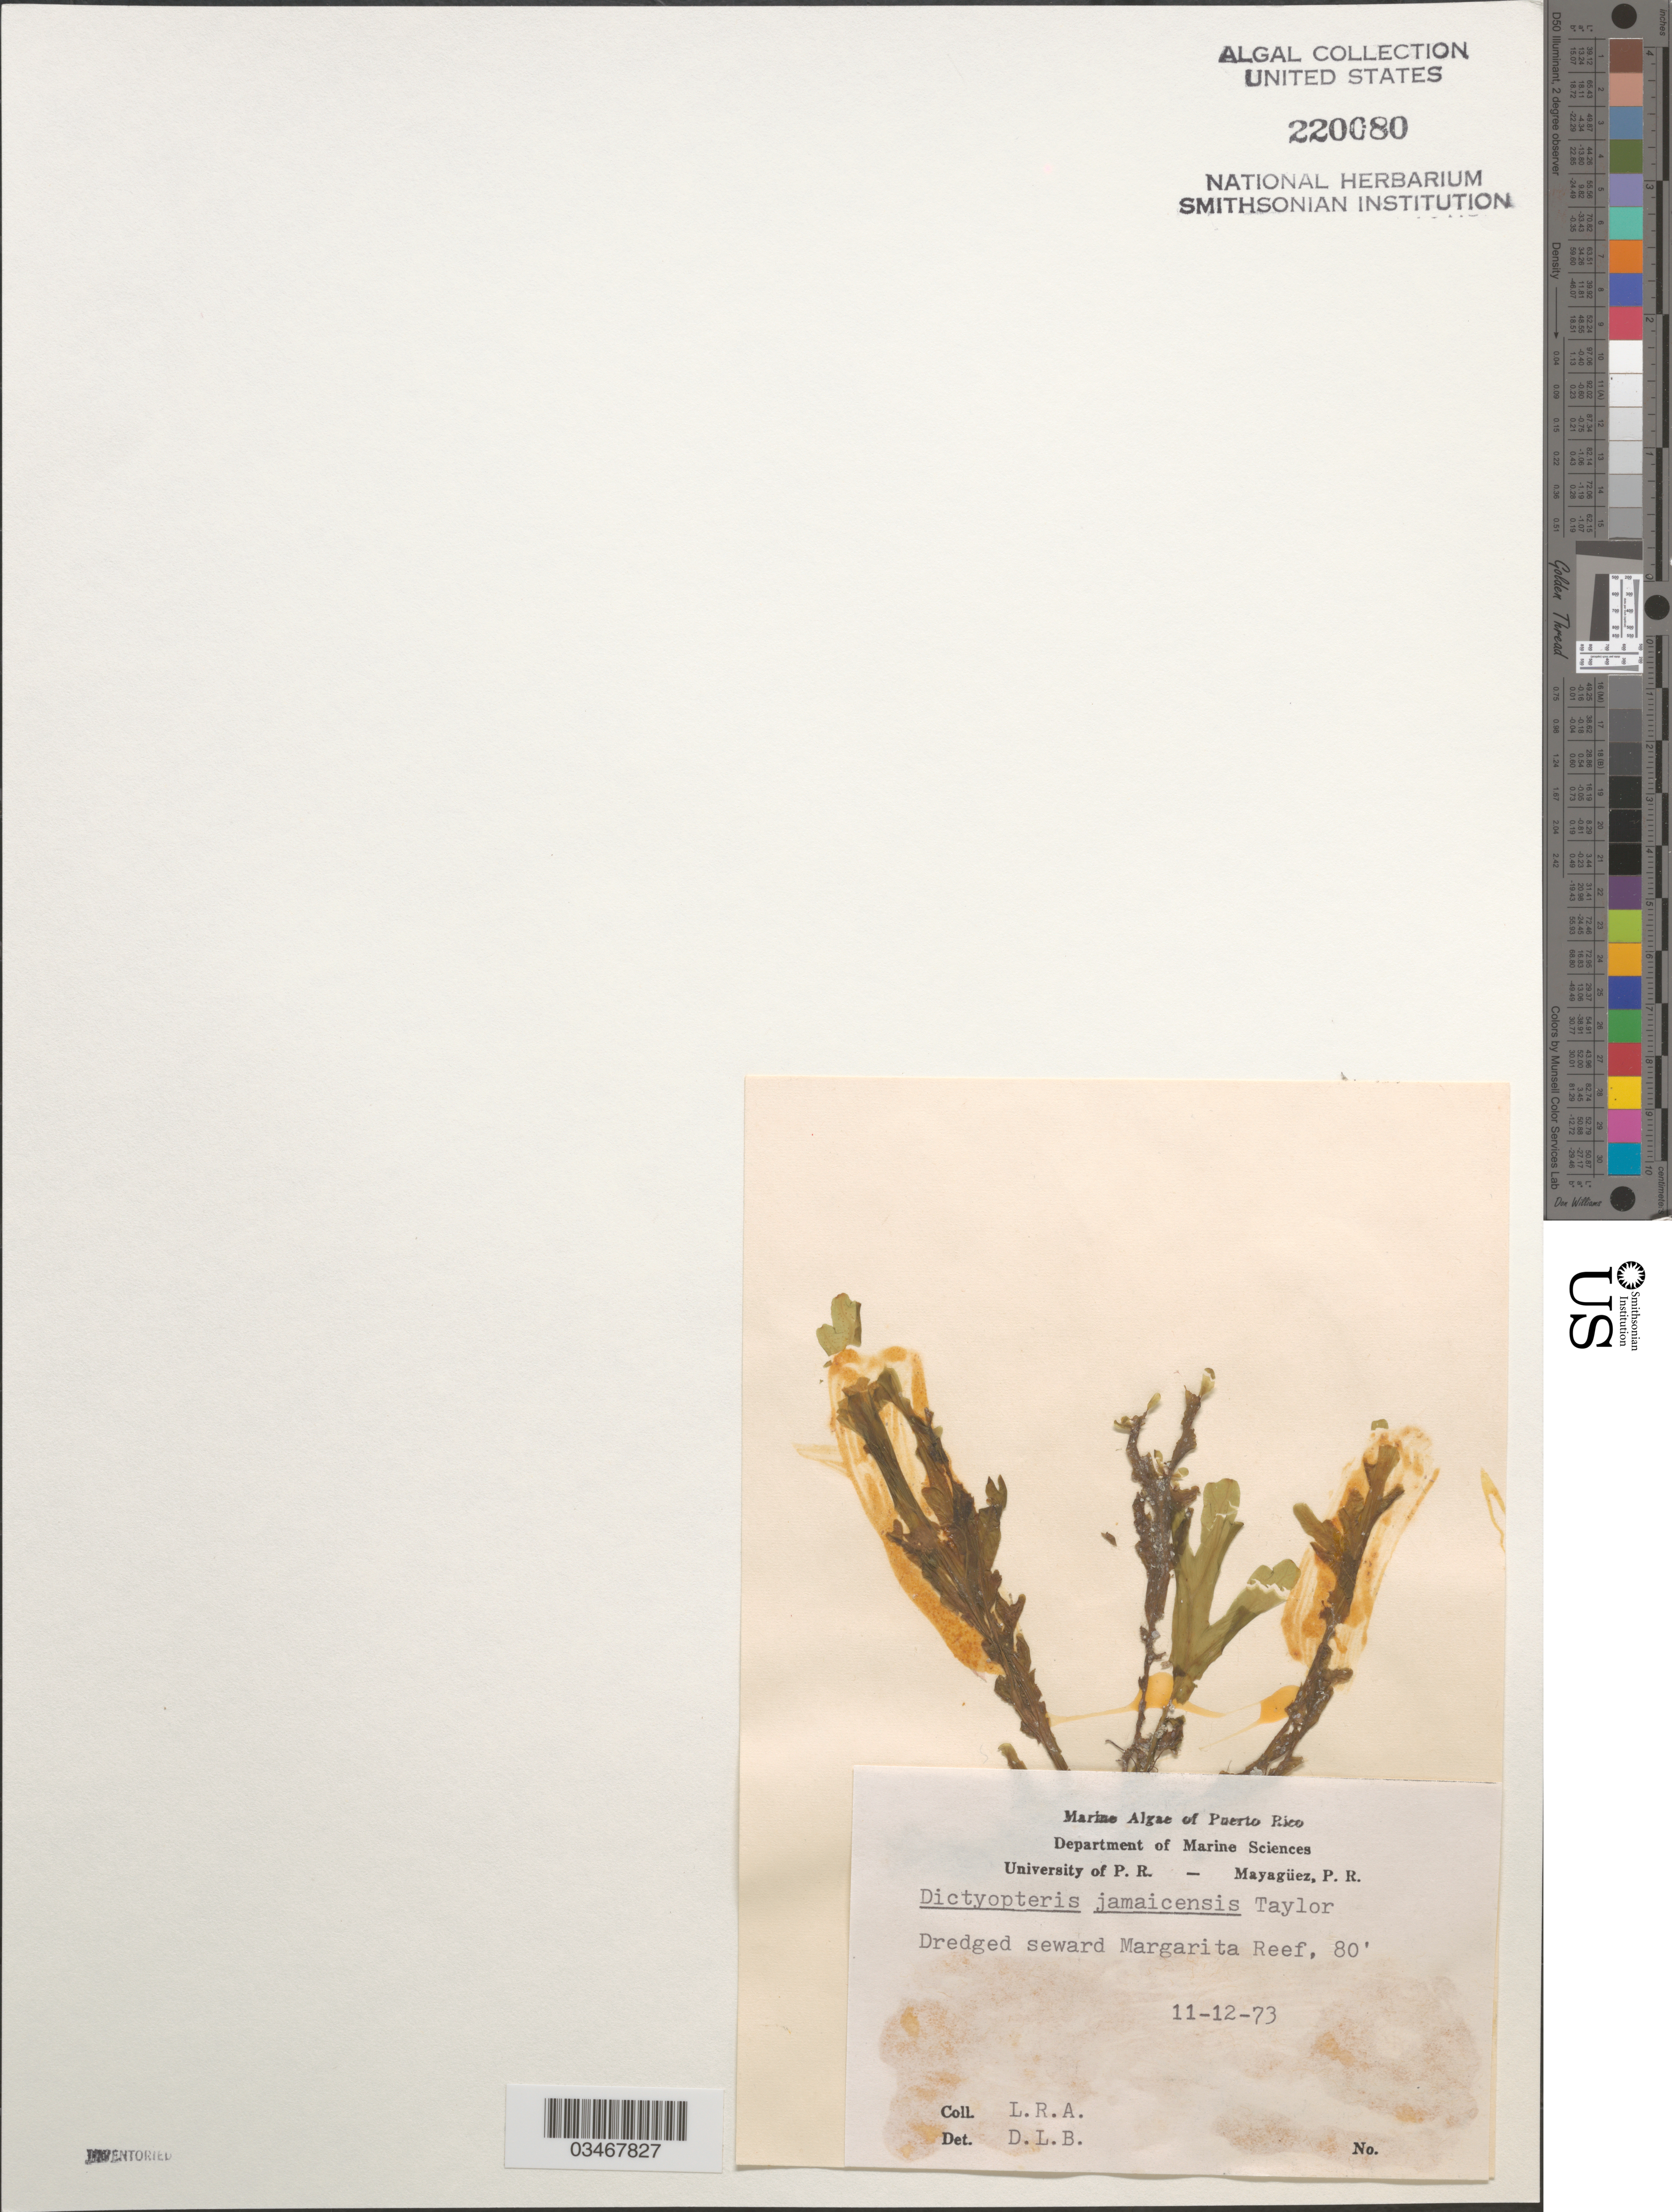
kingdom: Chromista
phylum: Ochrophyta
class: Phaeophyceae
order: Dictyotales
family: Dictyotaceae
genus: Dictyopteris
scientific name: Dictyopteris jamaicensis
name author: W.R. Taylor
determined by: Almodovar, L. R.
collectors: L. Almodovar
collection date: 1973-11-12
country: Puerto Rico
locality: Dredged seaward Margarita Reef.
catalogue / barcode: US 220080